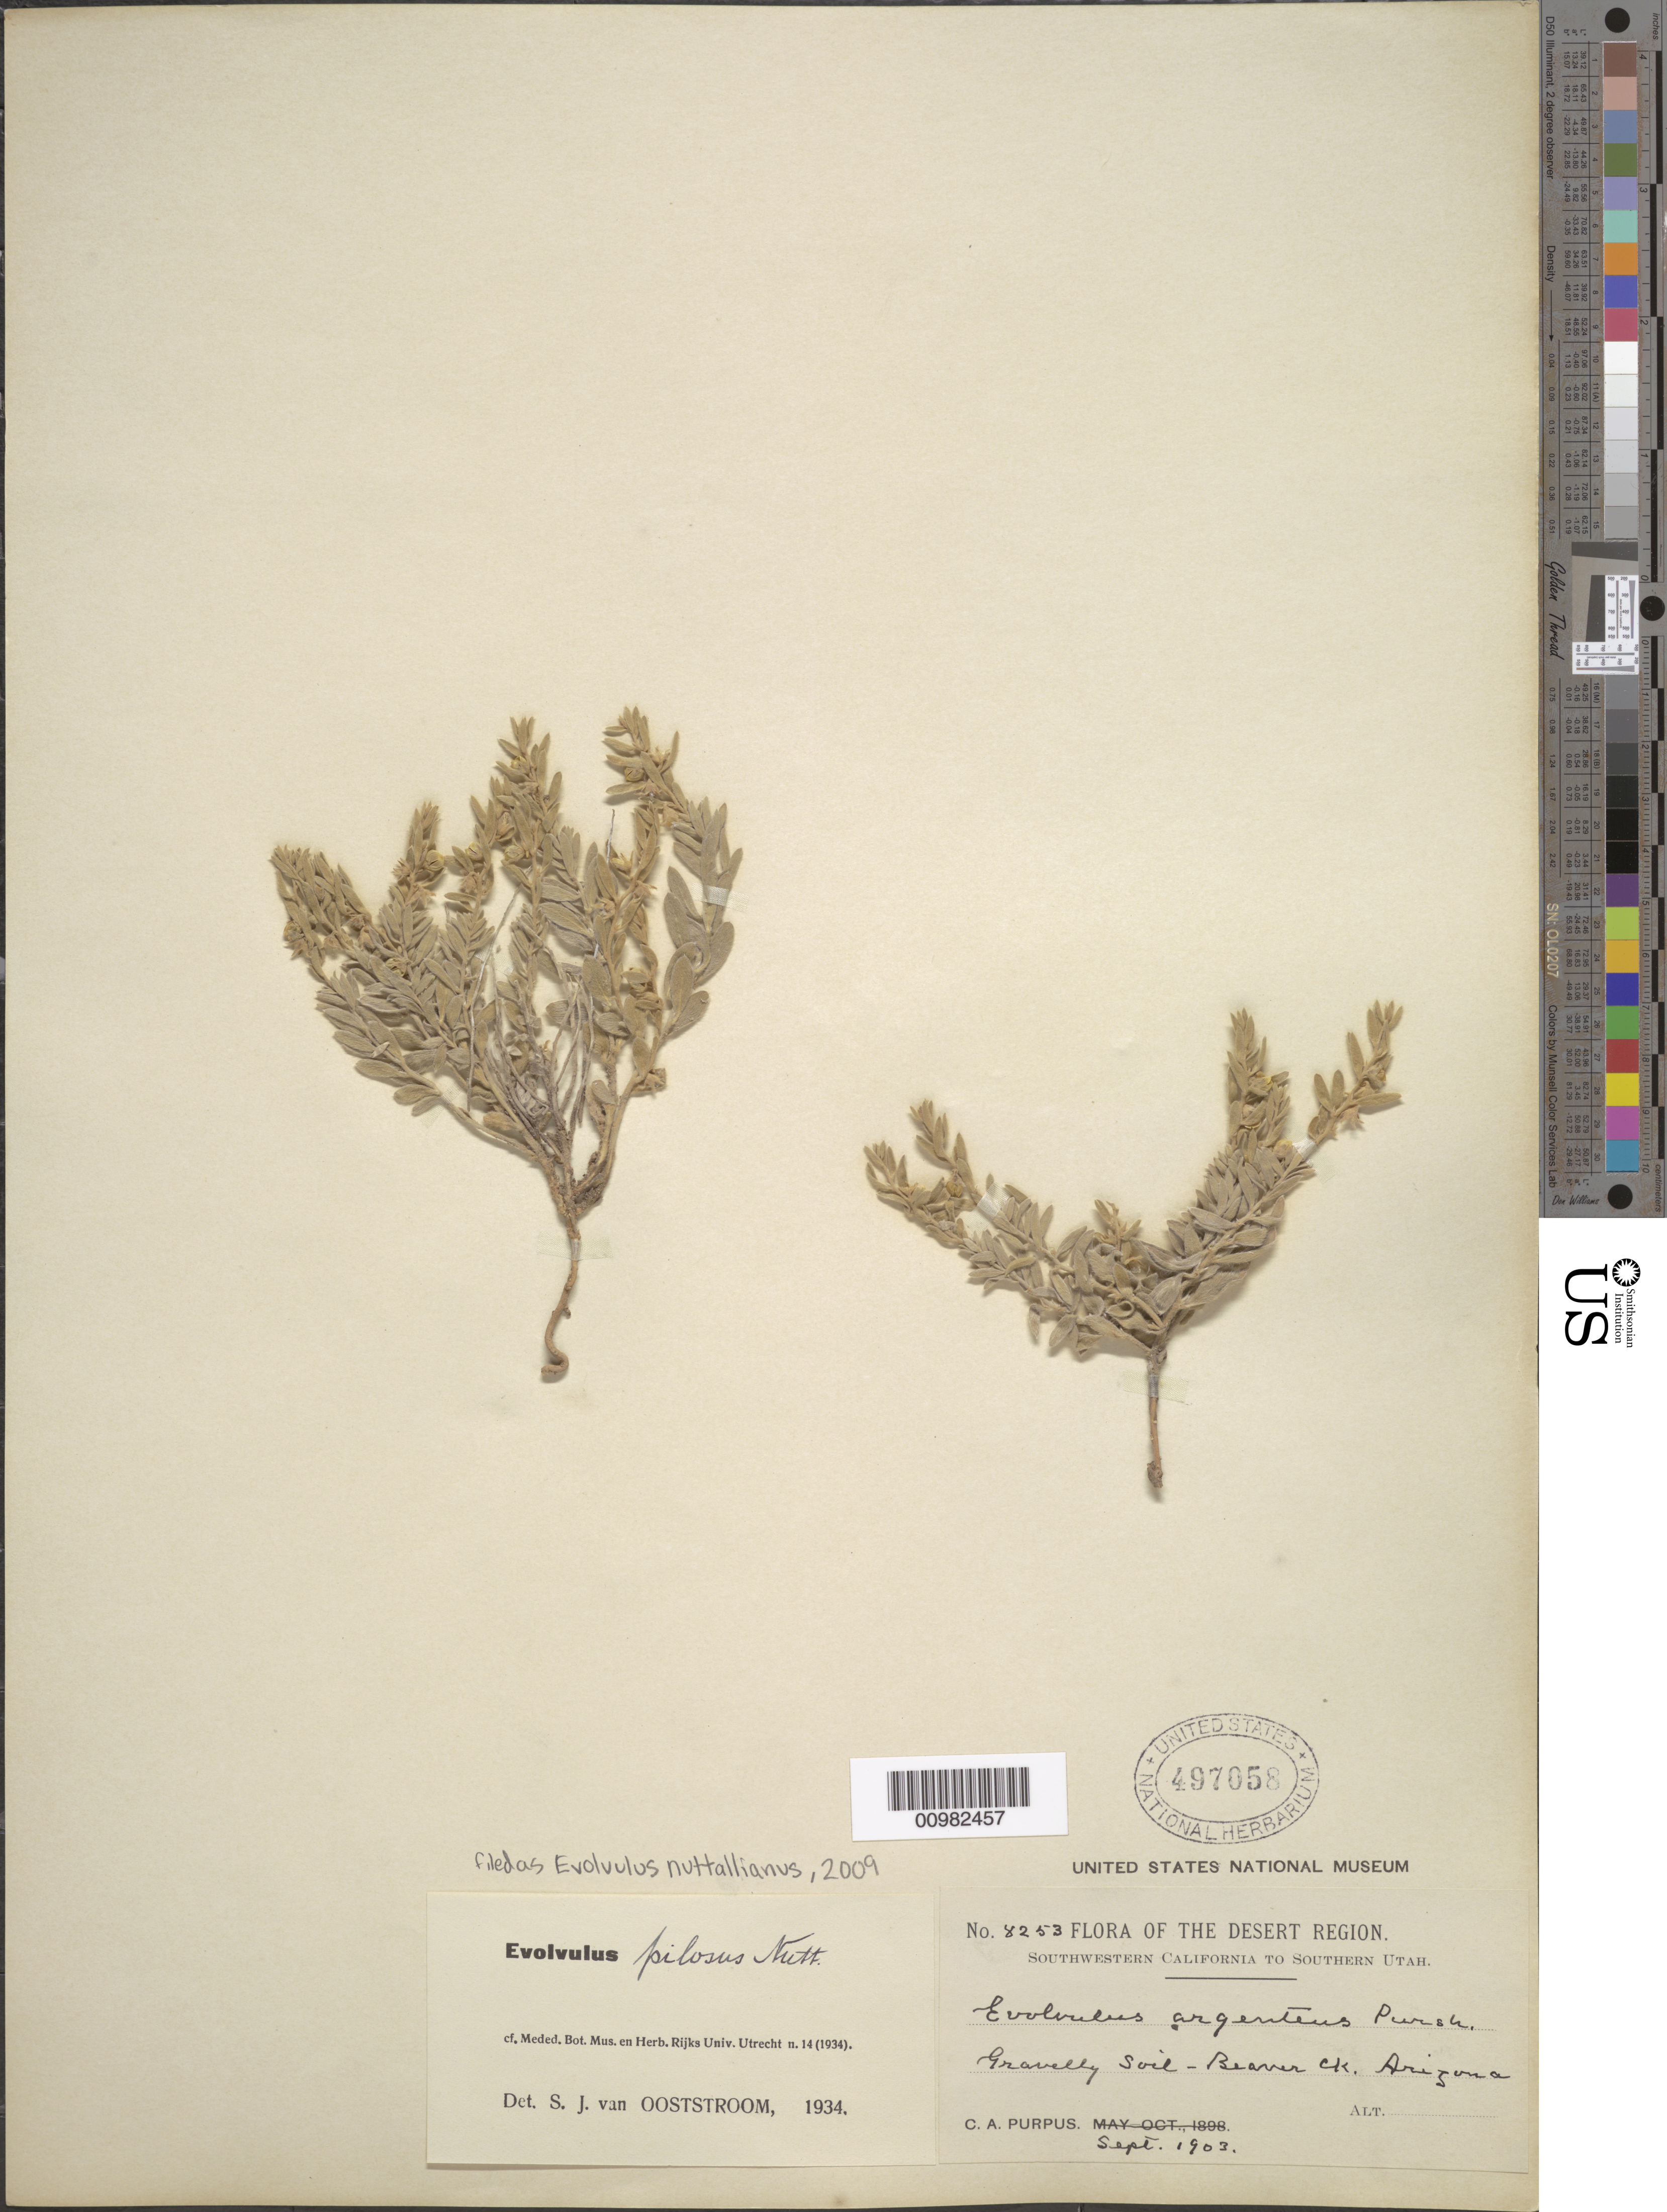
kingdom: Plantae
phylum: Tracheophyta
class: Magnoliopsida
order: Solanales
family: Convolvulaceae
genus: Evolvulus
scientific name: Evolvulus nuttallianus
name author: Roem. & Schult.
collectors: C. A. Purpus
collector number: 8253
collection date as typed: Sep 1903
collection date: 1903-09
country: United States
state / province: Arizona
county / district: Yavapai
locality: Beaver Creek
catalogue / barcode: US 497058